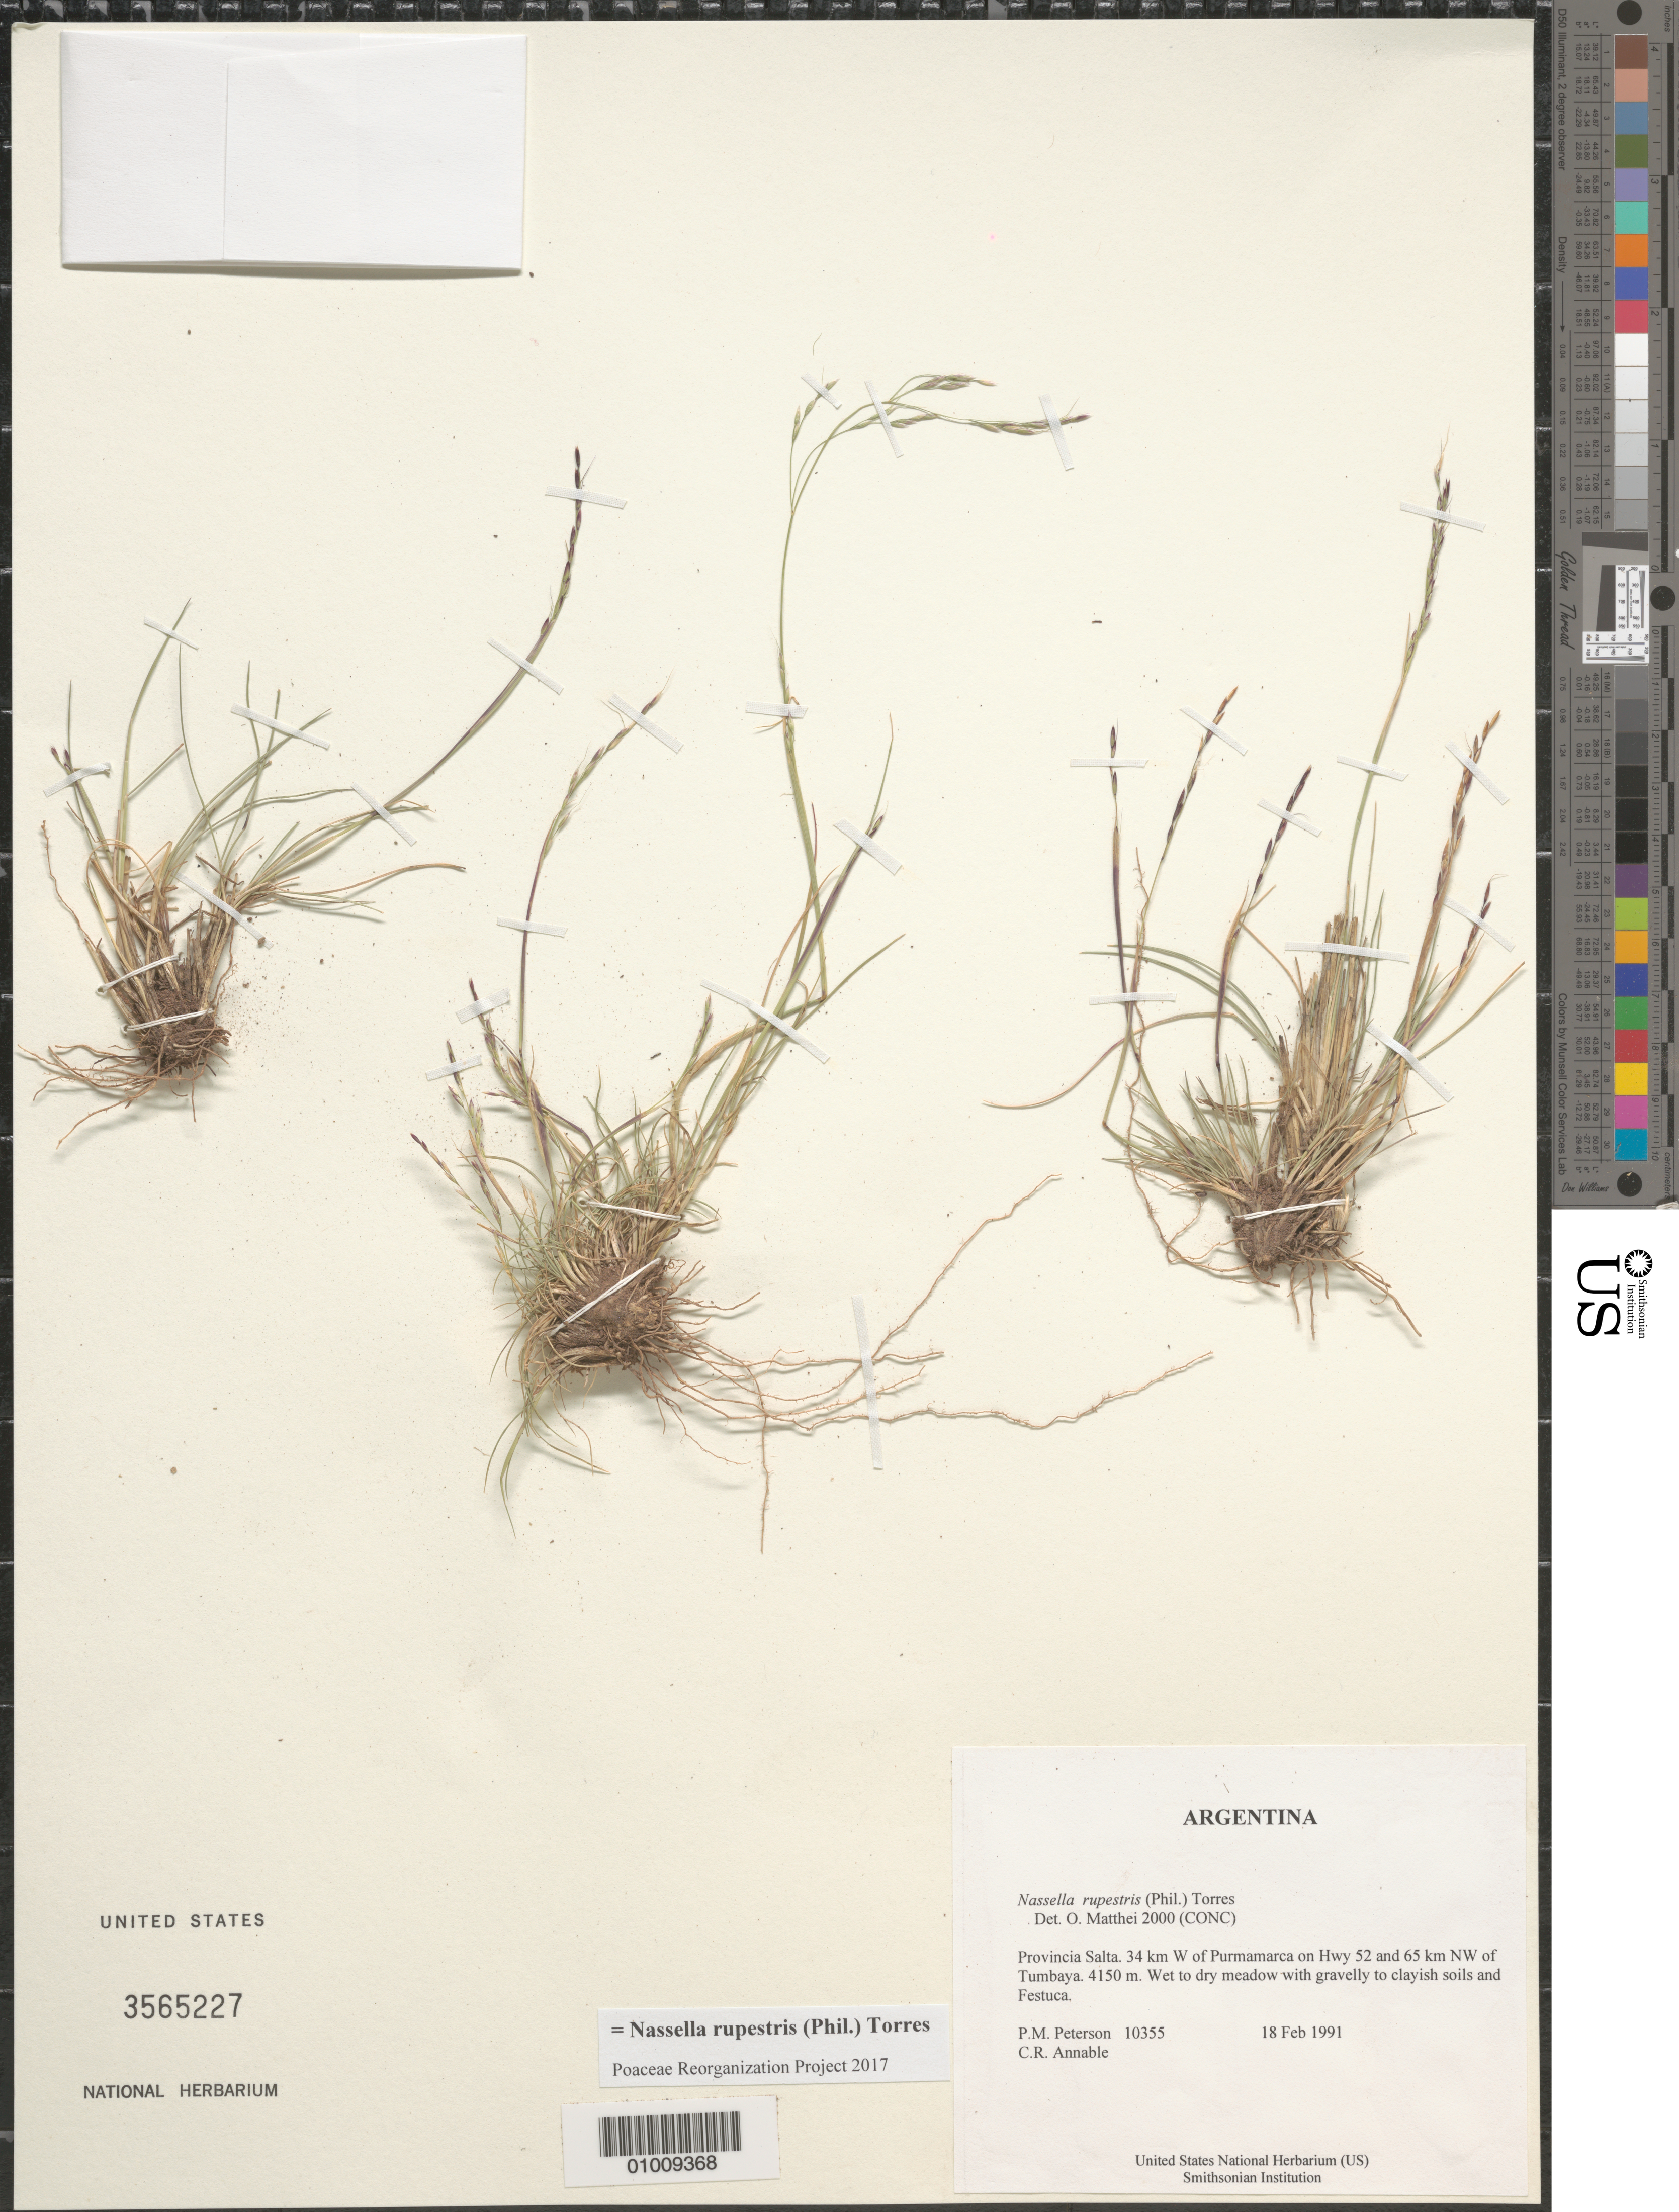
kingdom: Plantae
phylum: Tracheophyta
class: Liliopsida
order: Poales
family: Poaceae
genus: Nassella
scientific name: Nassella rupestris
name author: (Phil.) A.M. Torres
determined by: Matthei, O. R.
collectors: P. M. Peterson & C. R. Annable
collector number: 10355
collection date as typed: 18 Feb 1991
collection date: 1991-02-18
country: Argentina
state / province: Salta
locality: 34 km W of Purmamarca on Hwy 52 and 65 km NW of Tumbaya.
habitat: Wet to dry meadow with gravelly to clayish soils and Festuca.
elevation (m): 4150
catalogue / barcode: US 3565227